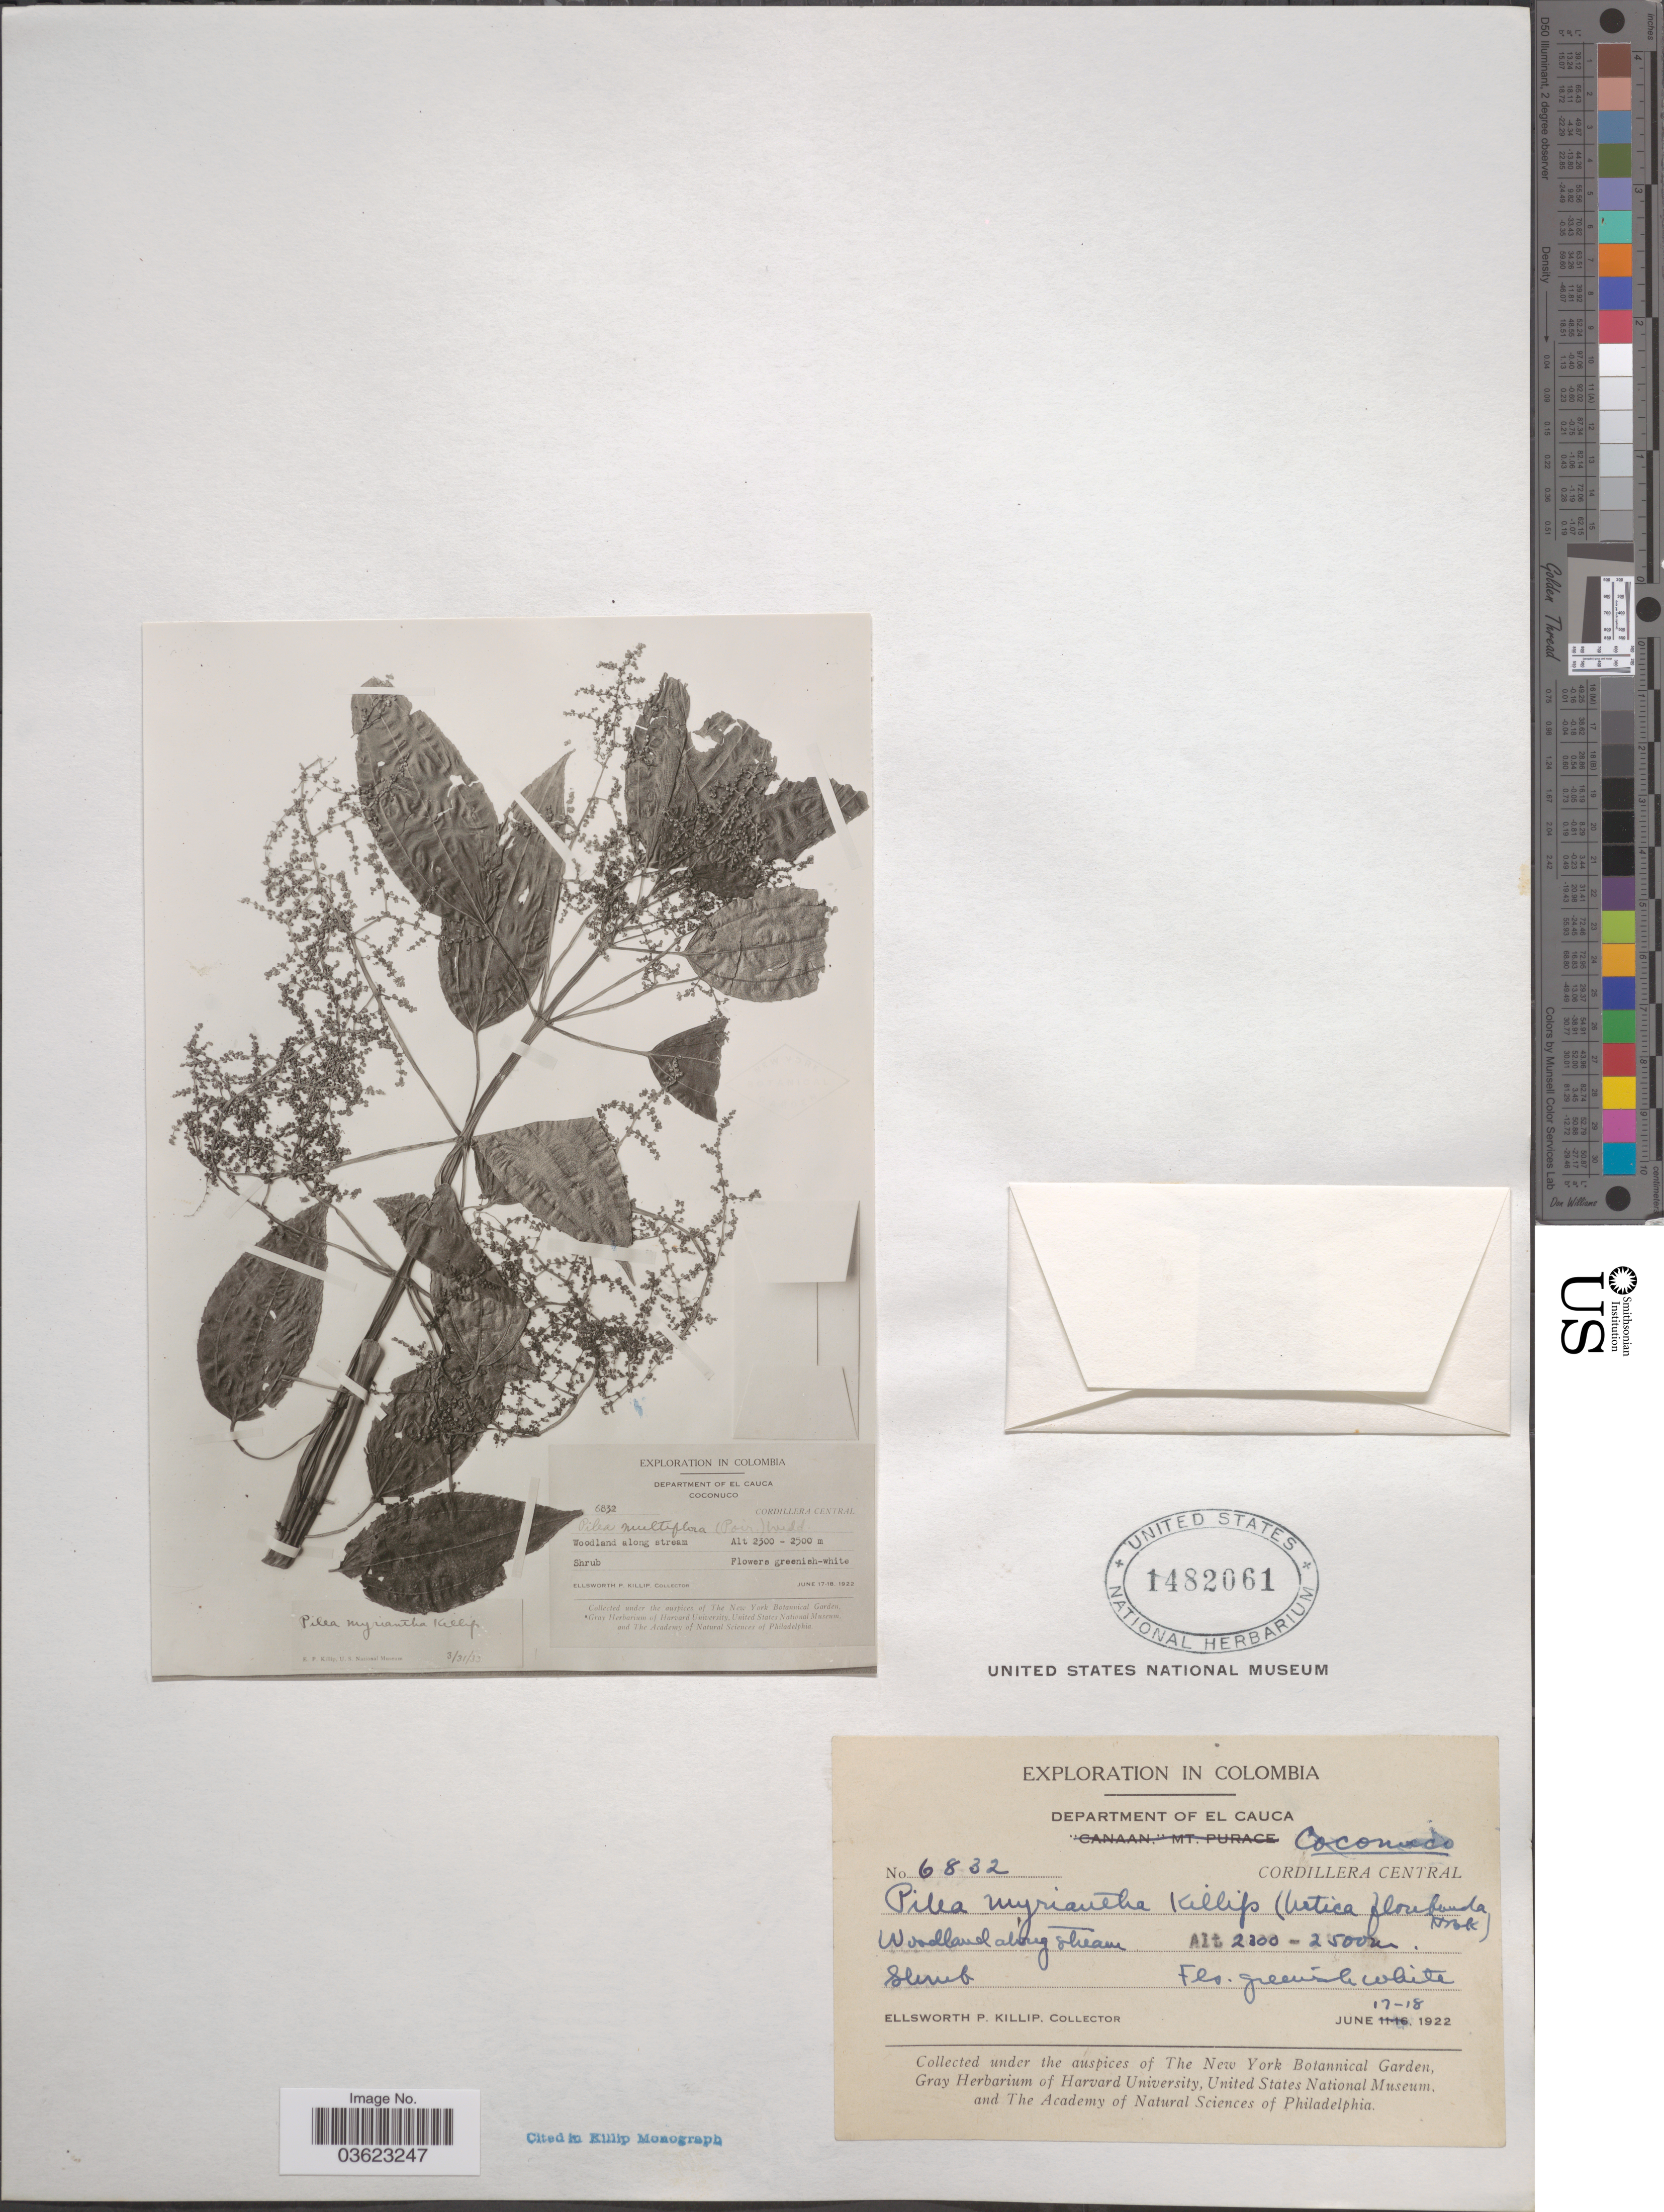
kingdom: Plantae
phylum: Tracheophyta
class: Magnoliopsida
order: Rosales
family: Urticaceae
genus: Pilea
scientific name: Pilea myriantha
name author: Killip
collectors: E. P. Killip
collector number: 6832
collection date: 1922-06-17/1922-06-18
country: Colombia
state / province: Cauca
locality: Department of El Cauca. Coconuco. Cordillera Central.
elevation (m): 2300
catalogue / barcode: US 1482061